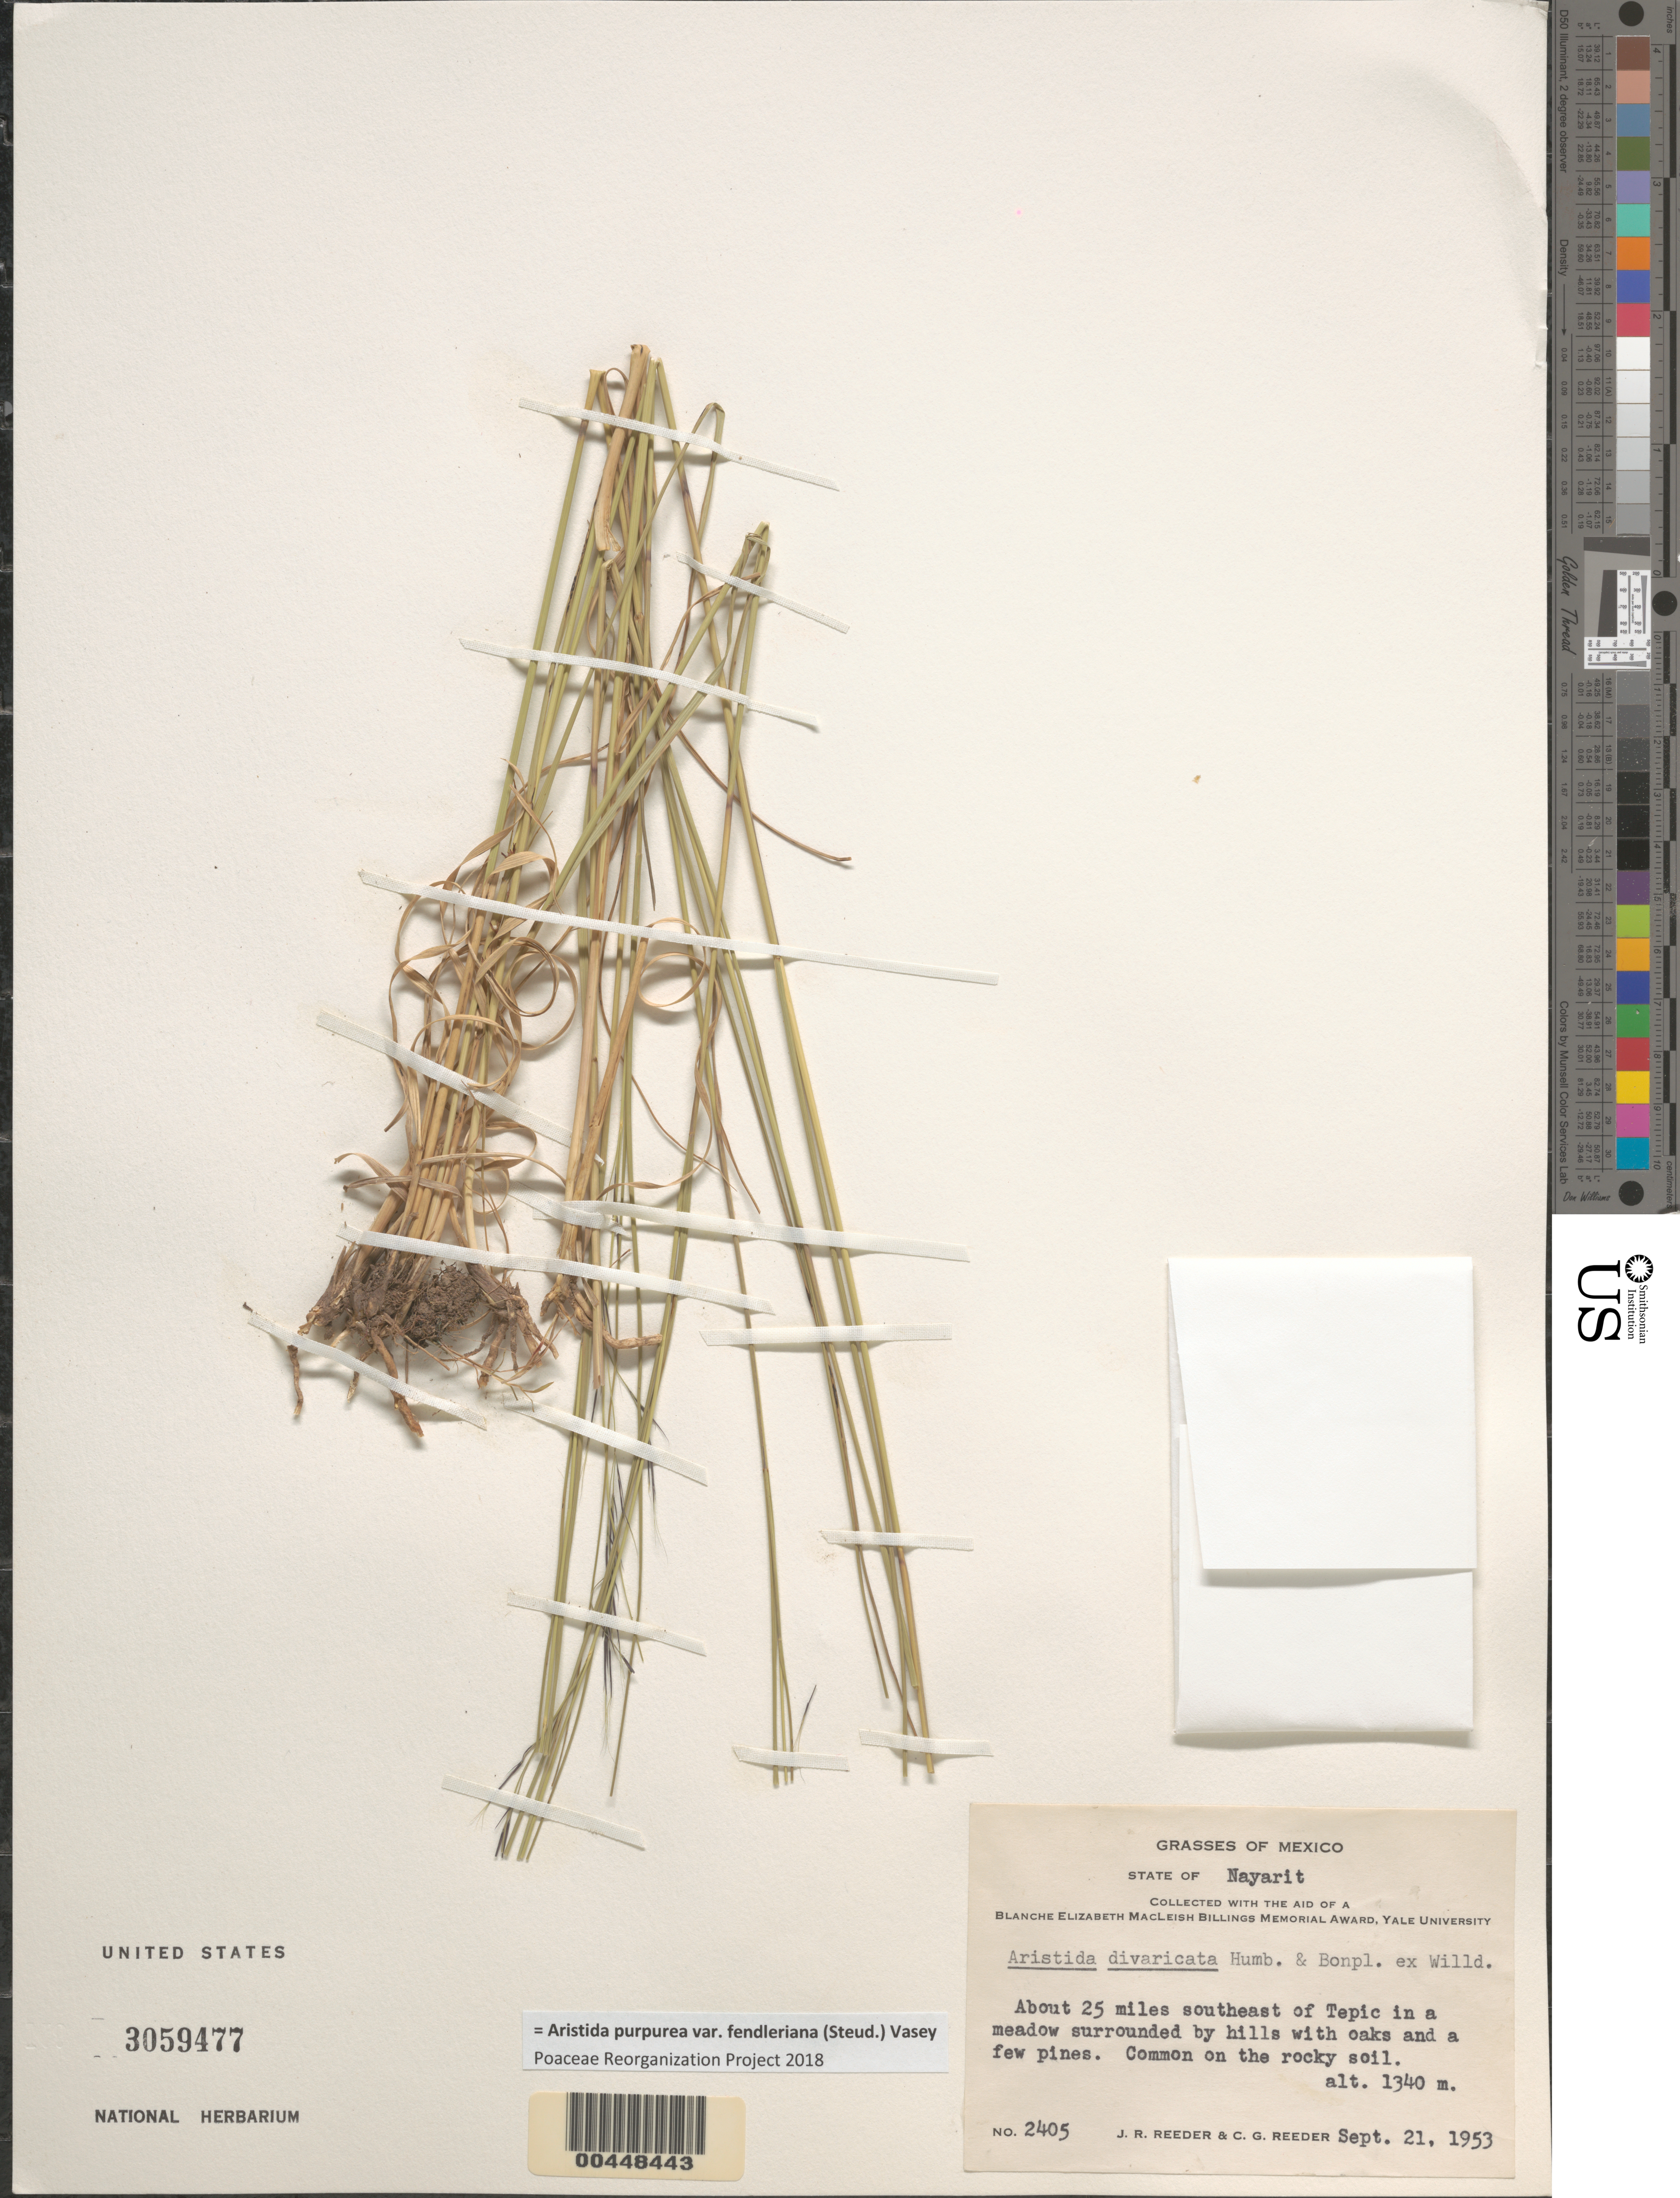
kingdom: Plantae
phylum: Tracheophyta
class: Liliopsida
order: Poales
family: Poaceae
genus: Aristida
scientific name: Aristida purpurea var. fendleriana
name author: (Steud.) Vasey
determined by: Poaceae Reorganization Project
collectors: J. R. Reeder & C. G. Reeder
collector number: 2405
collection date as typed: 21 Sep 1953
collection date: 1953-09-21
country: Mexico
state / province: Nayarit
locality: About 25 miles SE of Tepic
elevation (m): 1340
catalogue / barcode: US 3059477